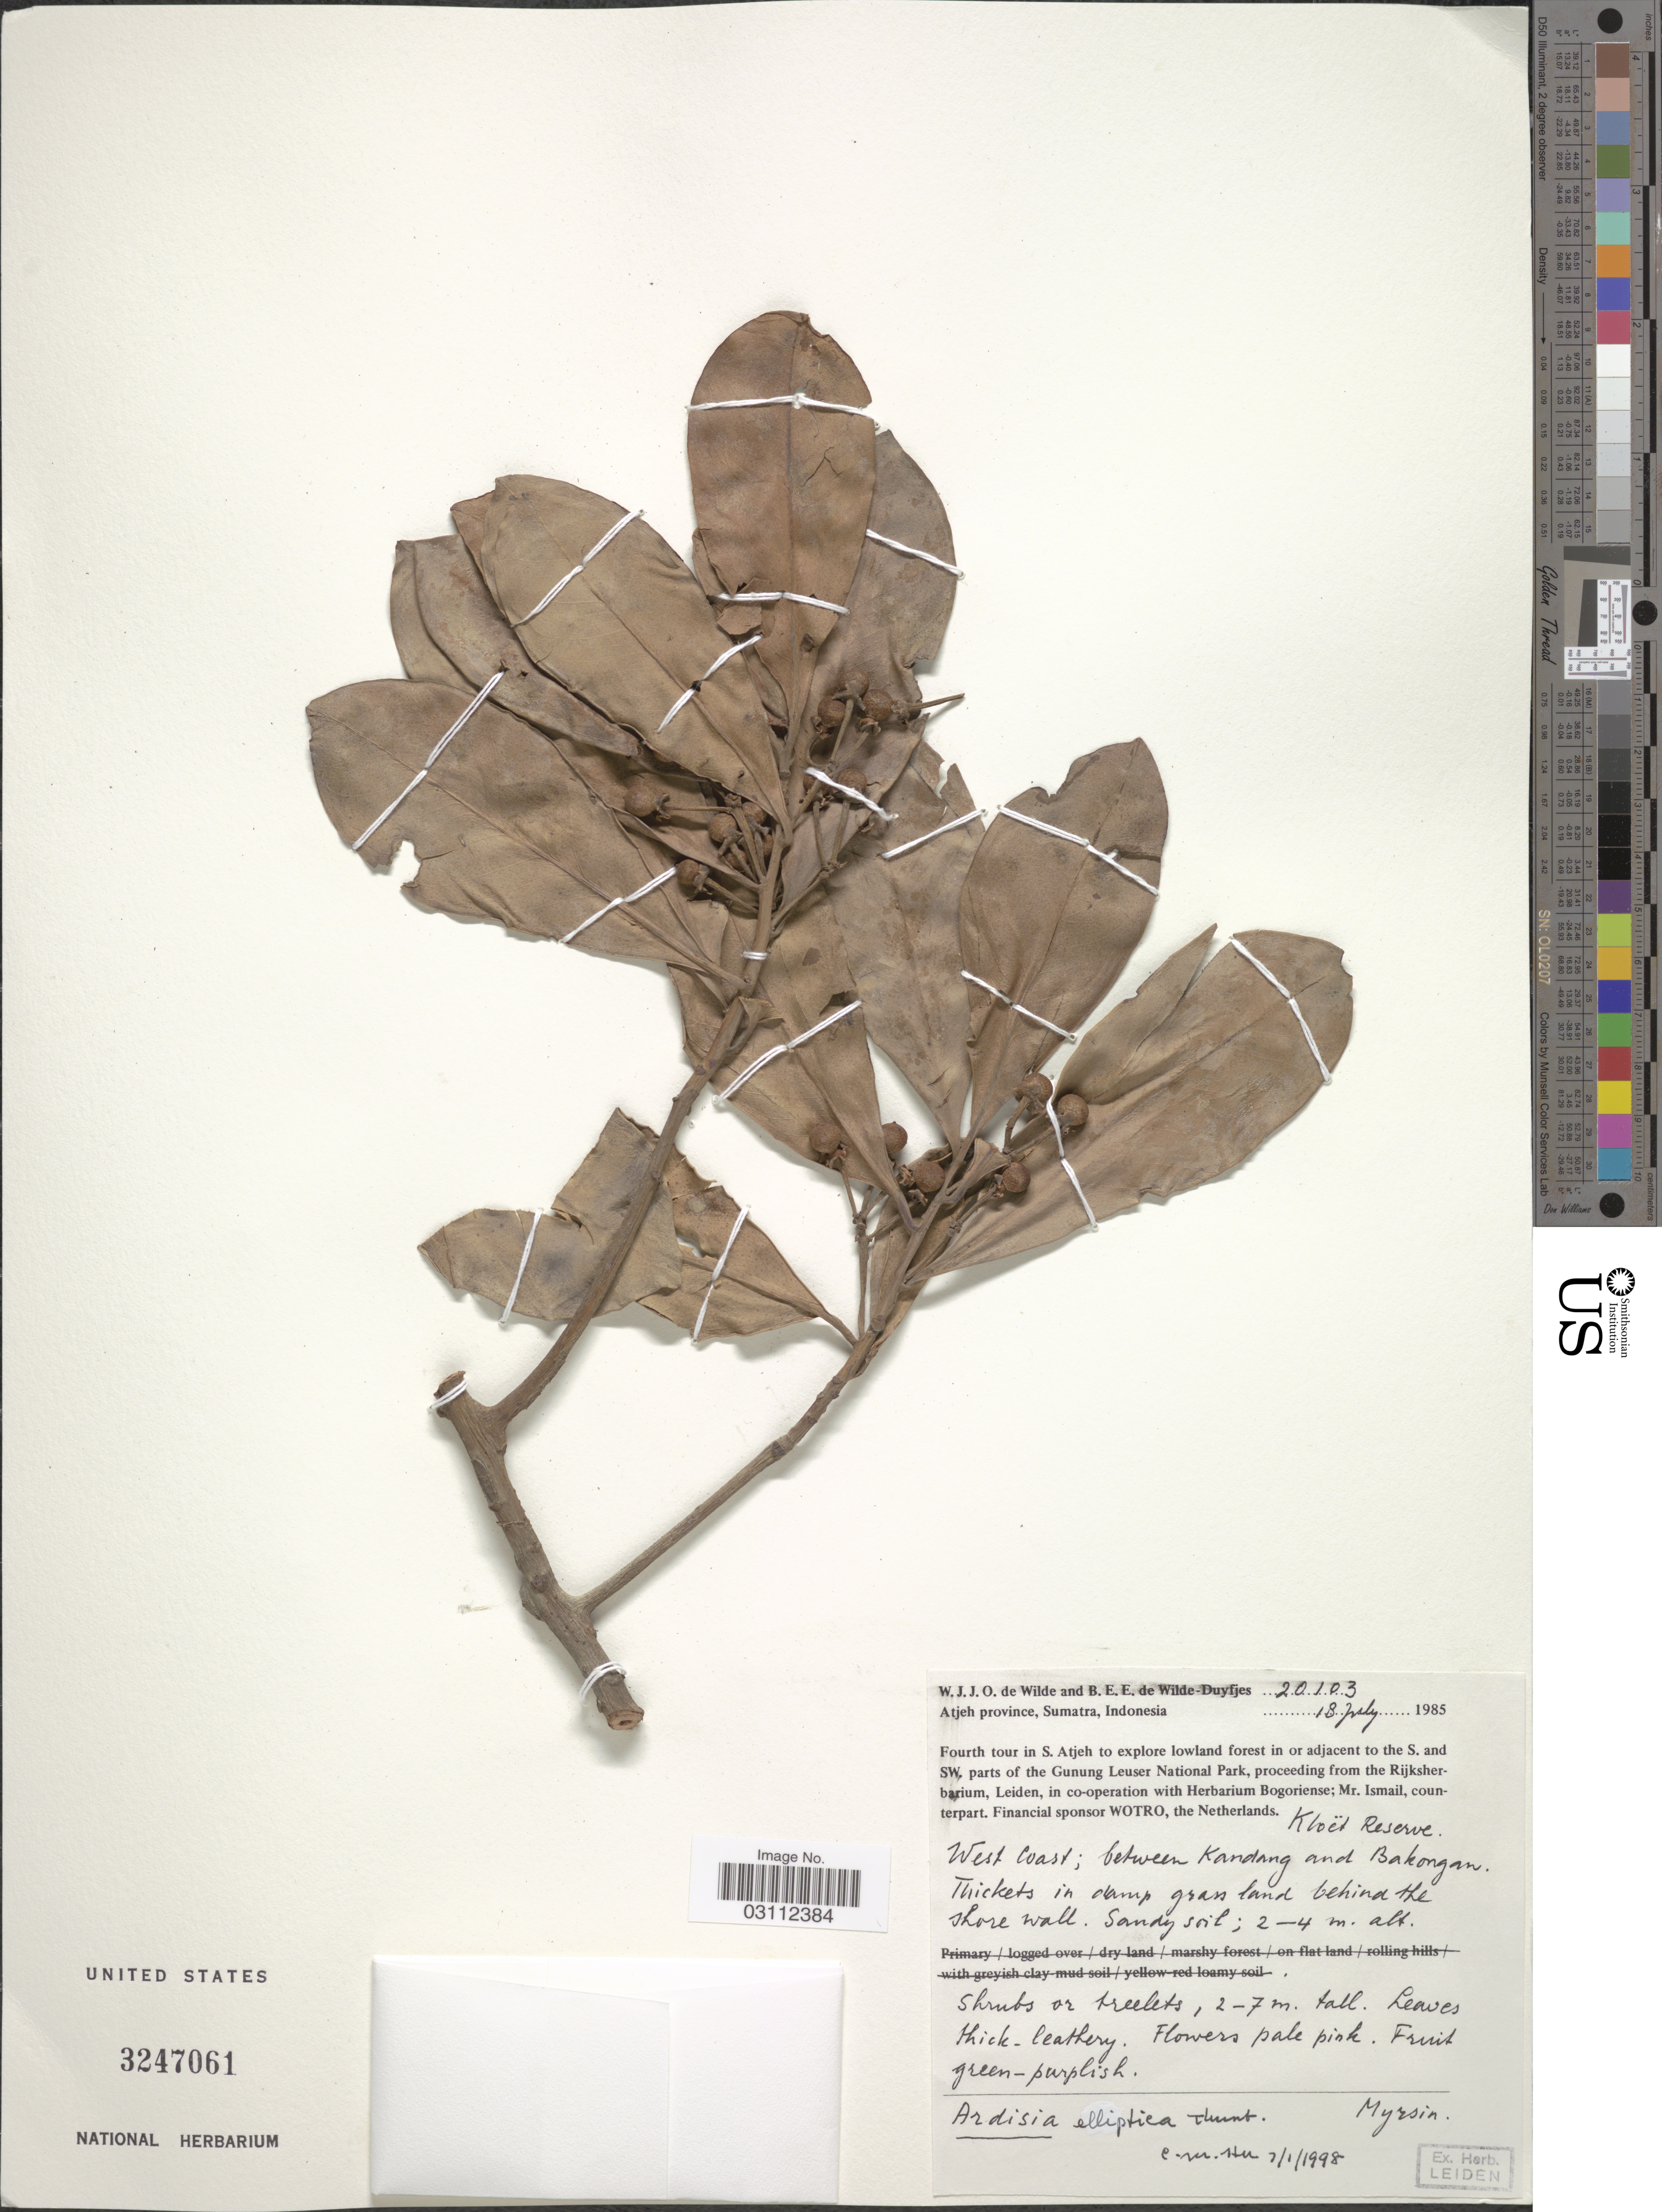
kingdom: Plantae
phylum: Tracheophyta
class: Magnoliopsida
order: Ericales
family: Primulaceae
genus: Ardisia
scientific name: Ardisia elliptica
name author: Thunb.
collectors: W. J. de Wilde & B. E. de Wilde-Duyfjes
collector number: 20103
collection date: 1985-07-18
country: Indonesia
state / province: Sumatra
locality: Atjeh province. West Coast; between Kandang and Bakongan. Kloët Reserve.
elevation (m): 2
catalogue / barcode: US 3247061